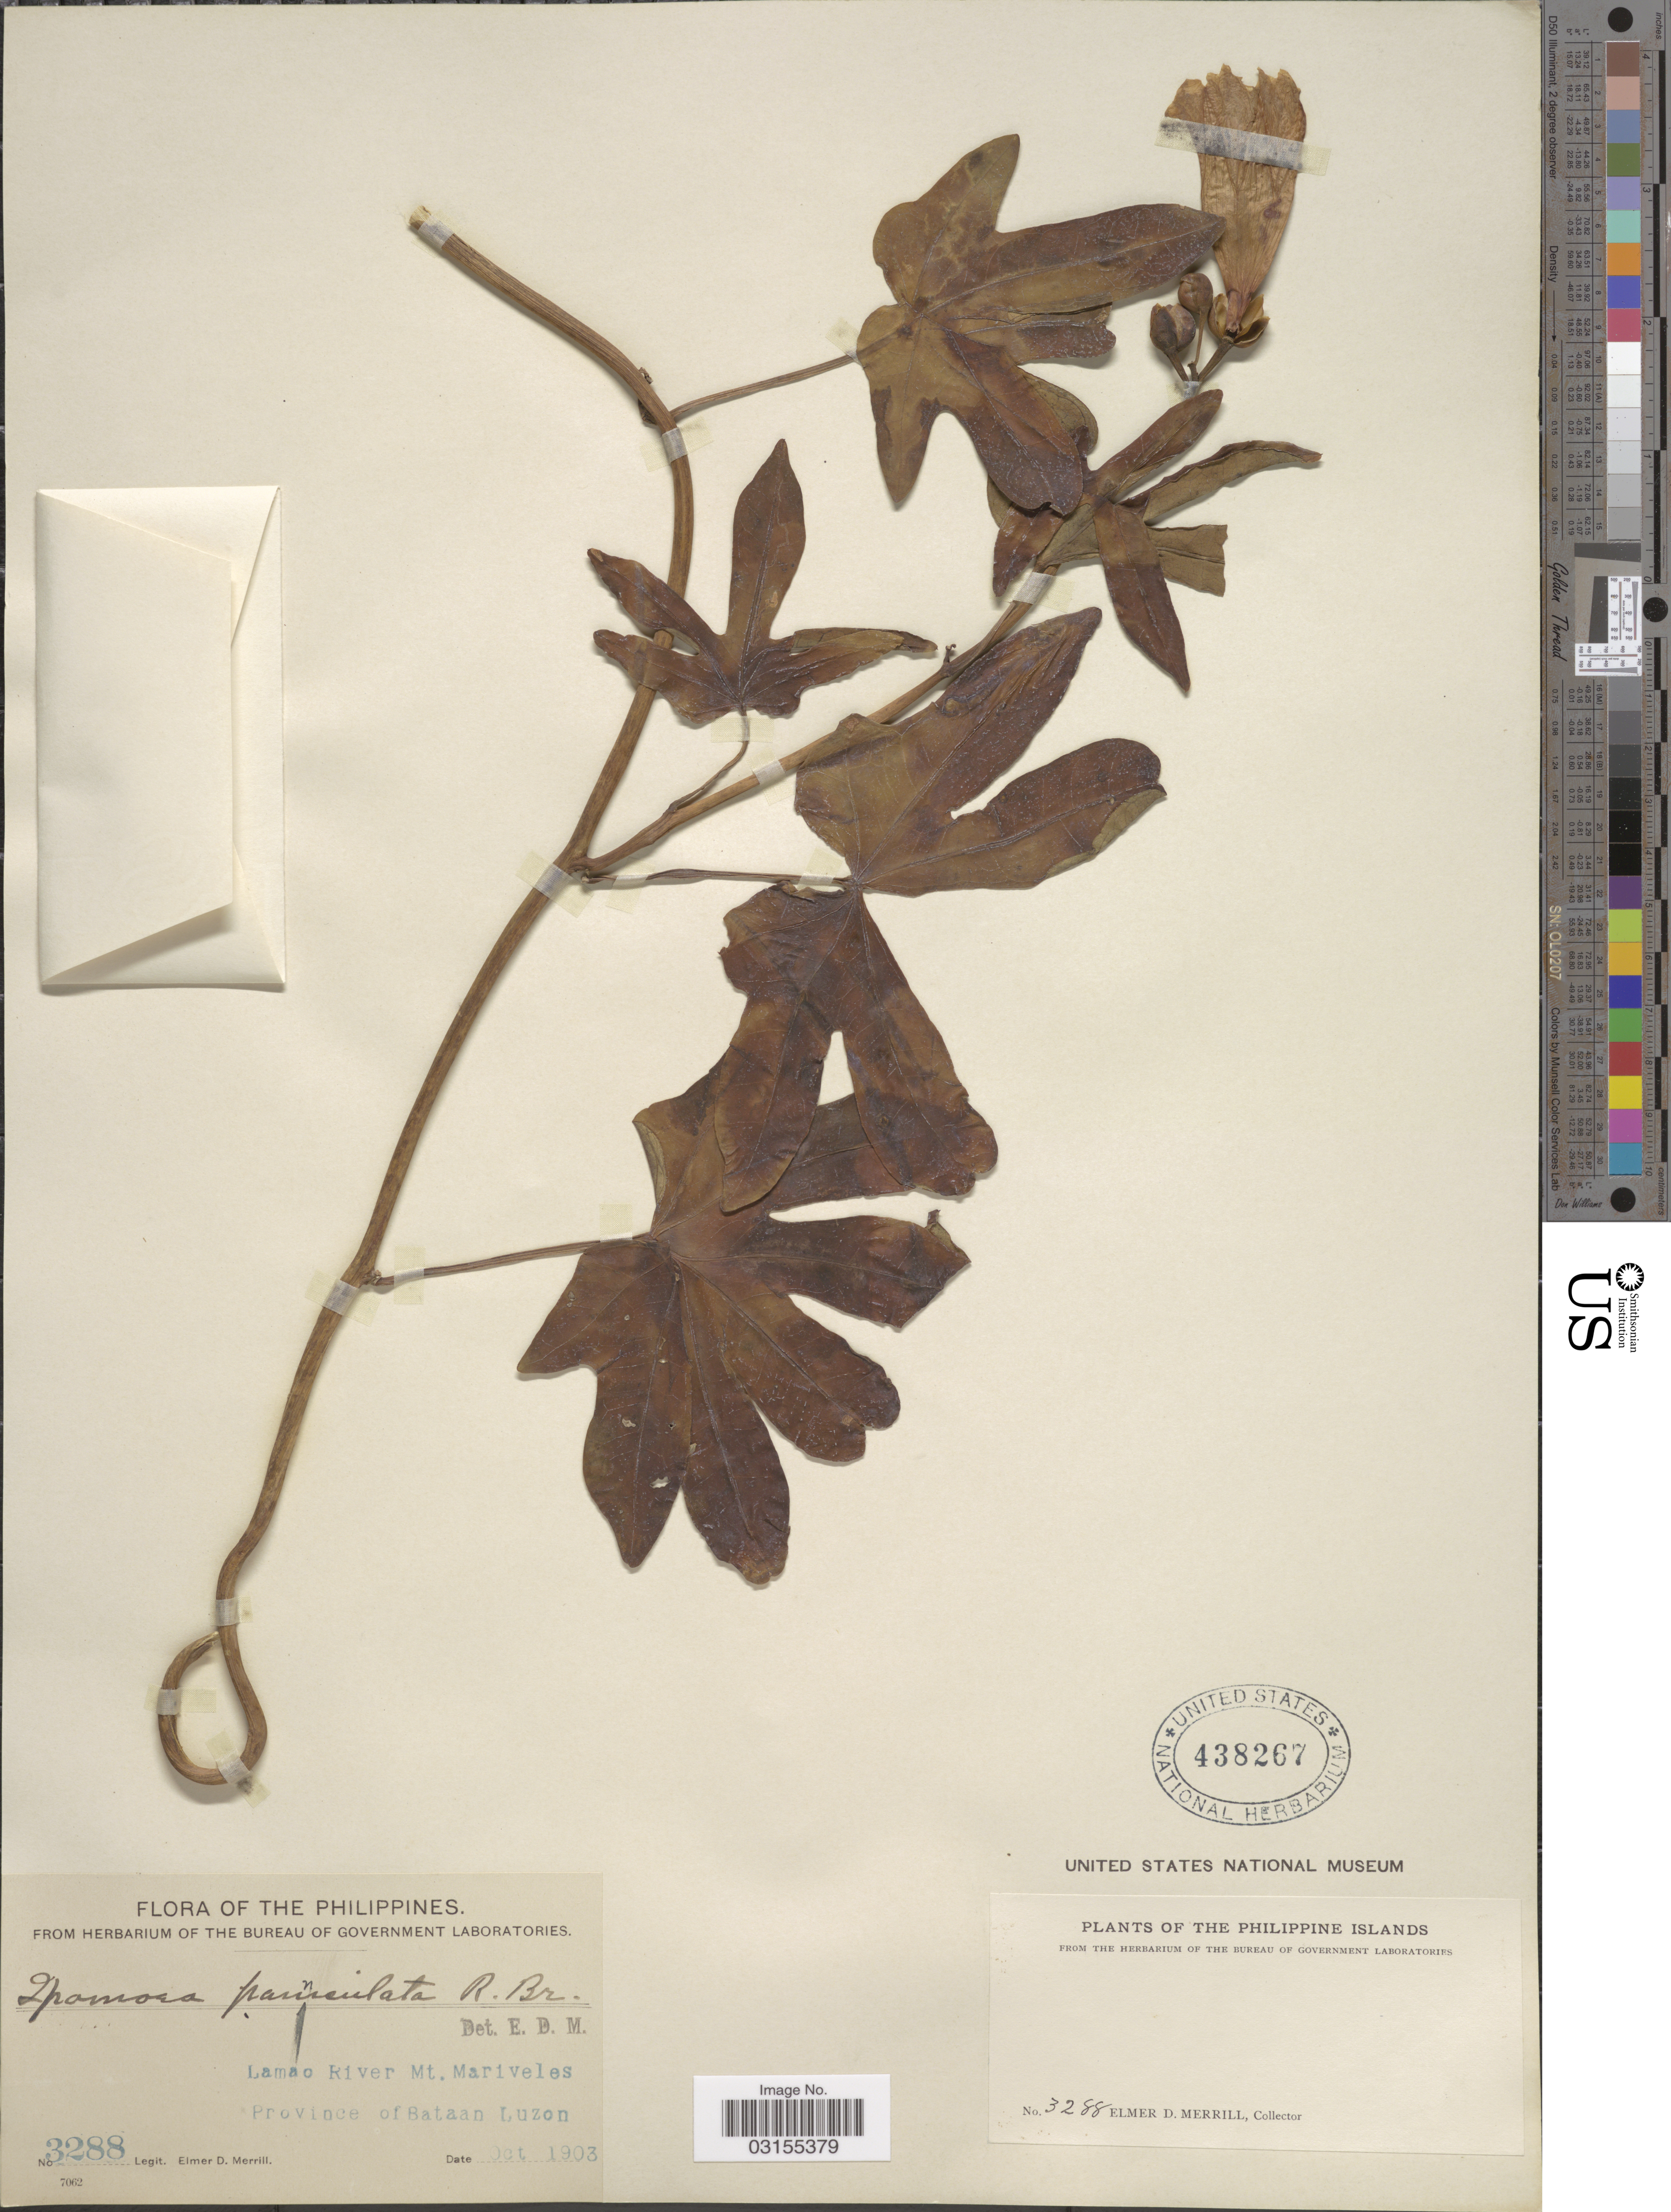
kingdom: Plantae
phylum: Tracheophyta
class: Magnoliopsida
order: Solanales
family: Convolvulaceae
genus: Ipomoea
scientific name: Ipomoea digitata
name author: L.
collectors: E. D. Merrill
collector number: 3288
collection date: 1903-10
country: Philippines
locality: The Philippine Islands. Lamao River Mt. Mariveles. Province of Bataan Luzon.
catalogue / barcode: US 438267